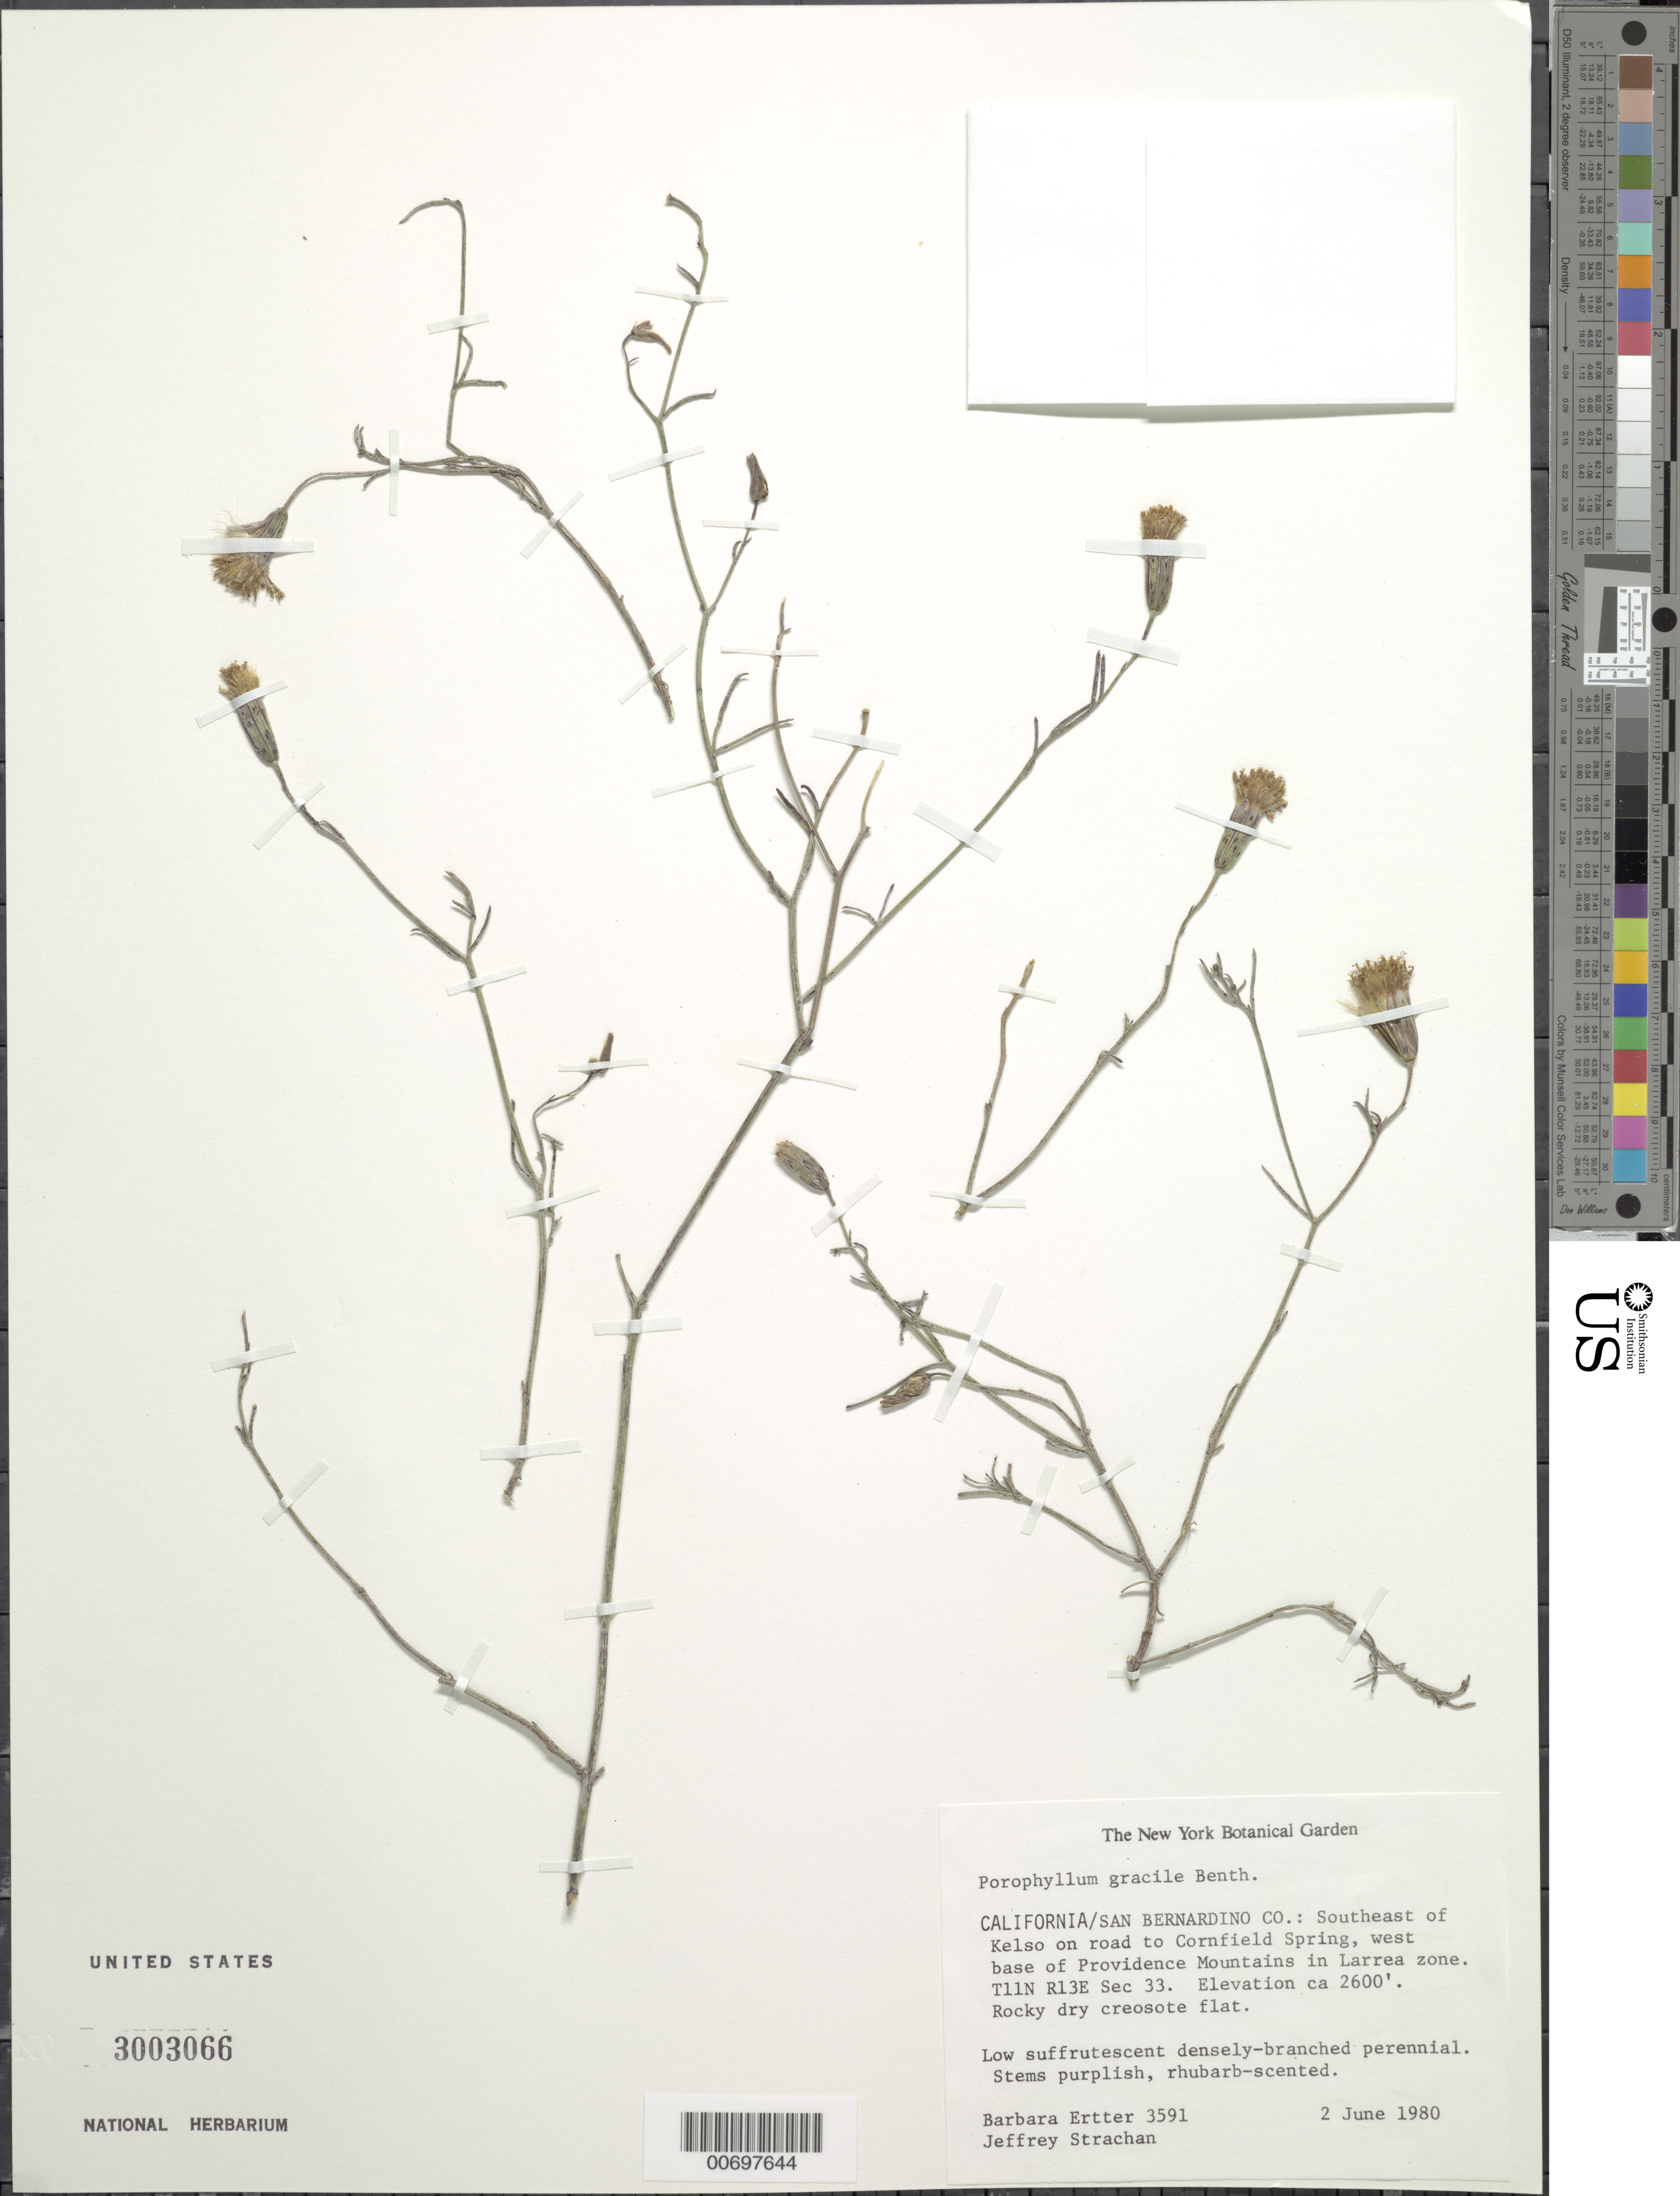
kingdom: Plantae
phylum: Tracheophyta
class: Magnoliopsida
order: Asterales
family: Asteraceae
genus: Porophyllum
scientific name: Porophyllum gracile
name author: Benth.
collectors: B. Ertter & J. Strachan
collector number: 3591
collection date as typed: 02 Jun 1980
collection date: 1980-06-02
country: United States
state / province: California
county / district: San Bernardino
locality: Southeast of Kelso on road to Cornfield Spring, west base of Providence Mountains in Larrea zone. T11N R13E Sec 33.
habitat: Rocky dry creosote flat.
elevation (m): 792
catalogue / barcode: US 3003066